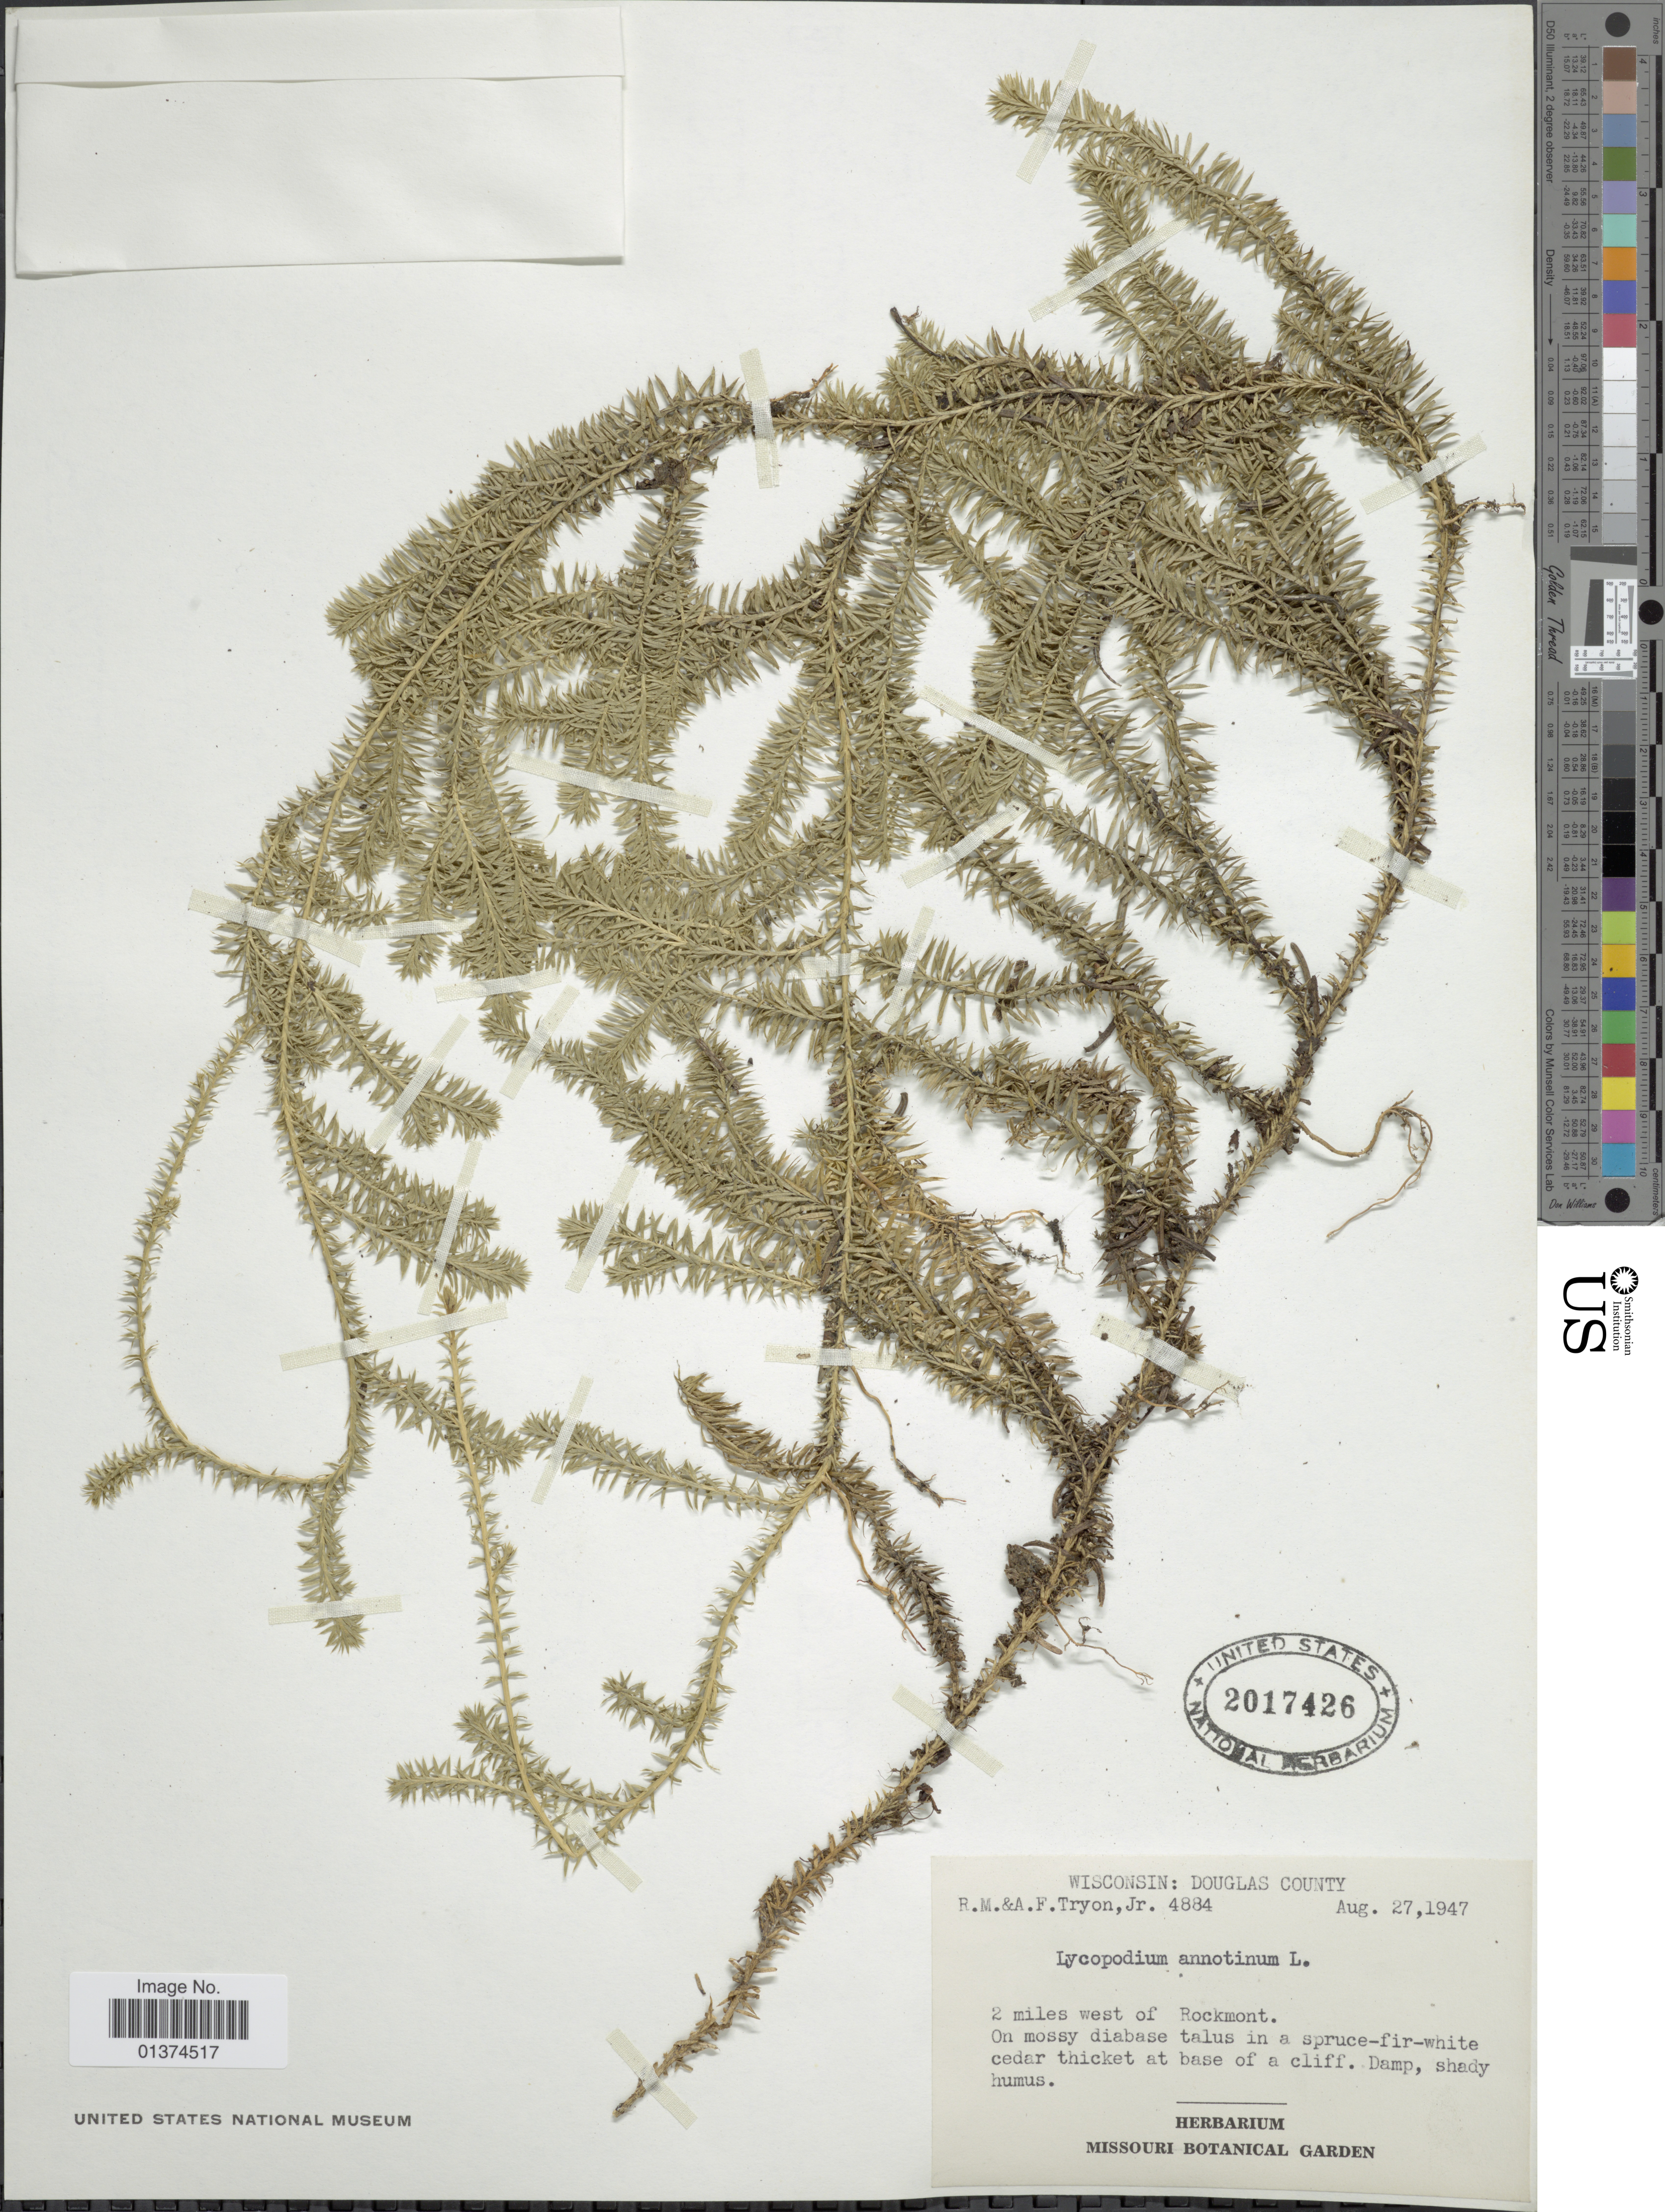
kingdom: Plantae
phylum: Tracheophyta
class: Lycopodiopsida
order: Lycopodiales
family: Lycopodiaceae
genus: Spinulum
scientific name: Spinulum annotinum subsp. annotinum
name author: (L.) A. Haines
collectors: R. M. Tryon & A. F. Tryon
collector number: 4884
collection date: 1947-08-27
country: United States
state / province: Wisconsin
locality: Douglas County, 2 miles west of Rockmont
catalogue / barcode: US 2017426